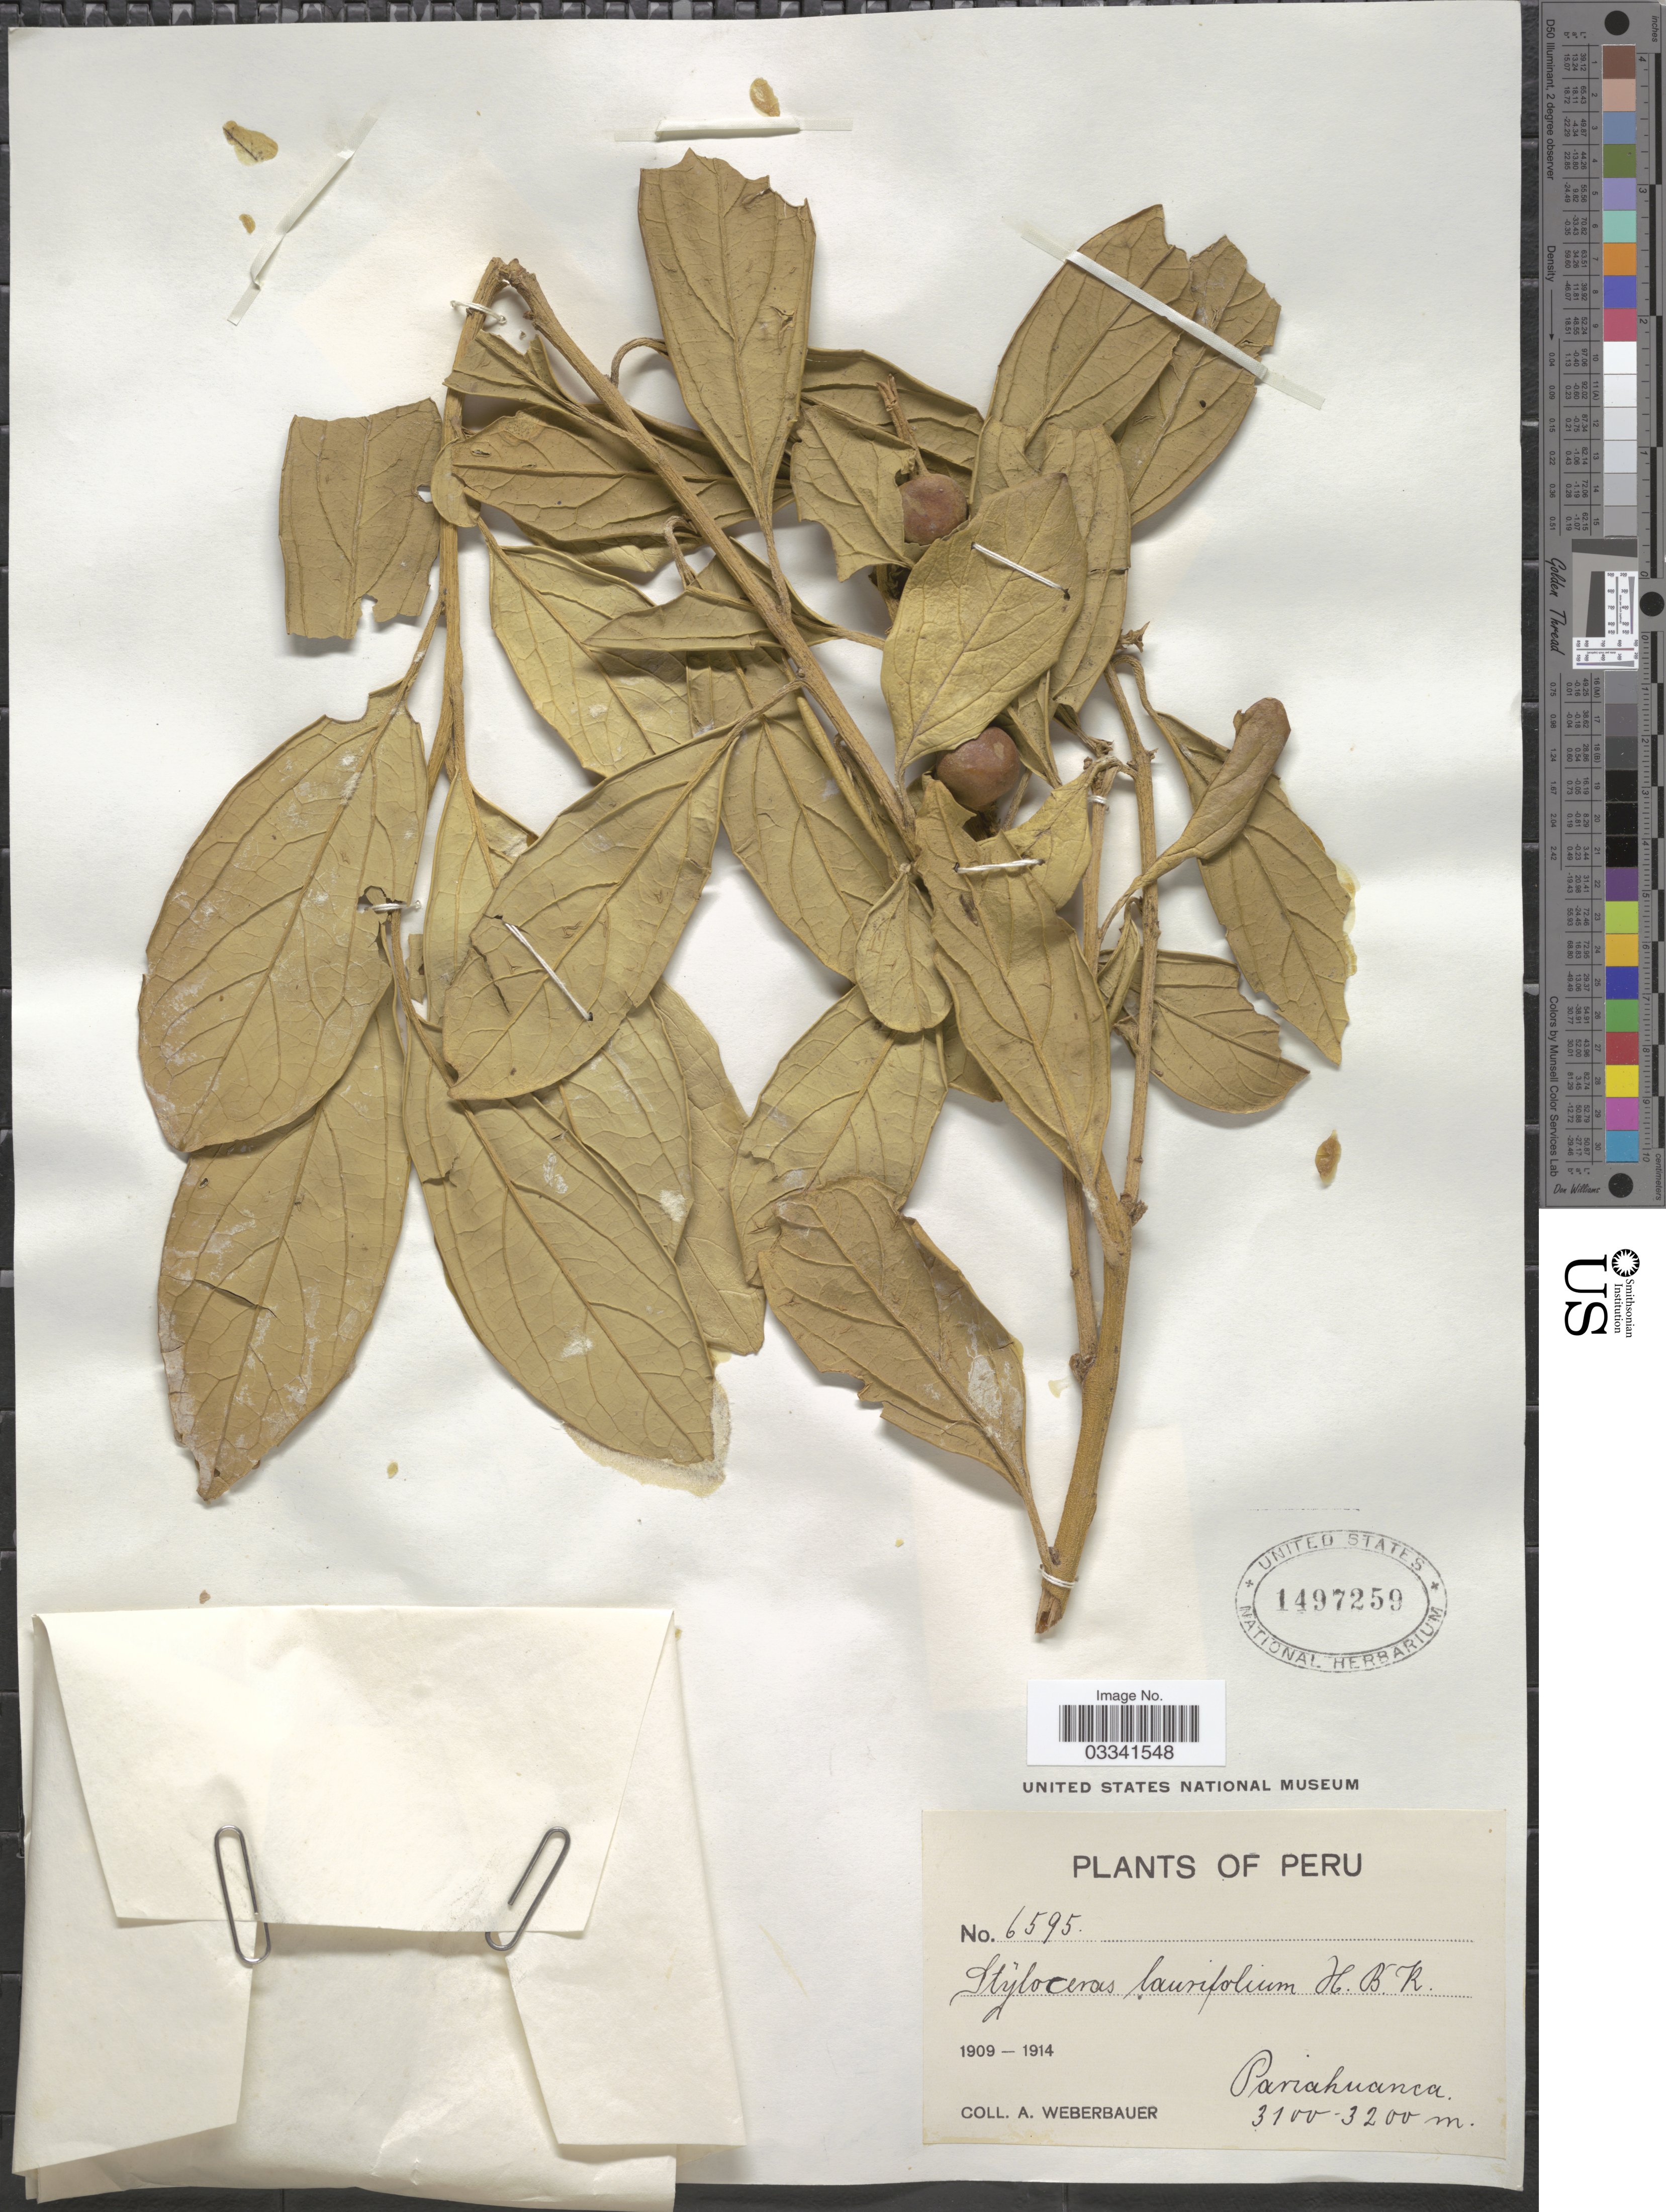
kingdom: Plantae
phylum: Tracheophyta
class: Magnoliopsida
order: Buxales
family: Buxaceae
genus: Styloceras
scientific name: Styloceras laurifolium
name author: (Willd.) Kunth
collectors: A. Weberbauer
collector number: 6595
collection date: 1909/1914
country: Peru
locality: Pariahuanca.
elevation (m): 3100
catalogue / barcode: US 1497259